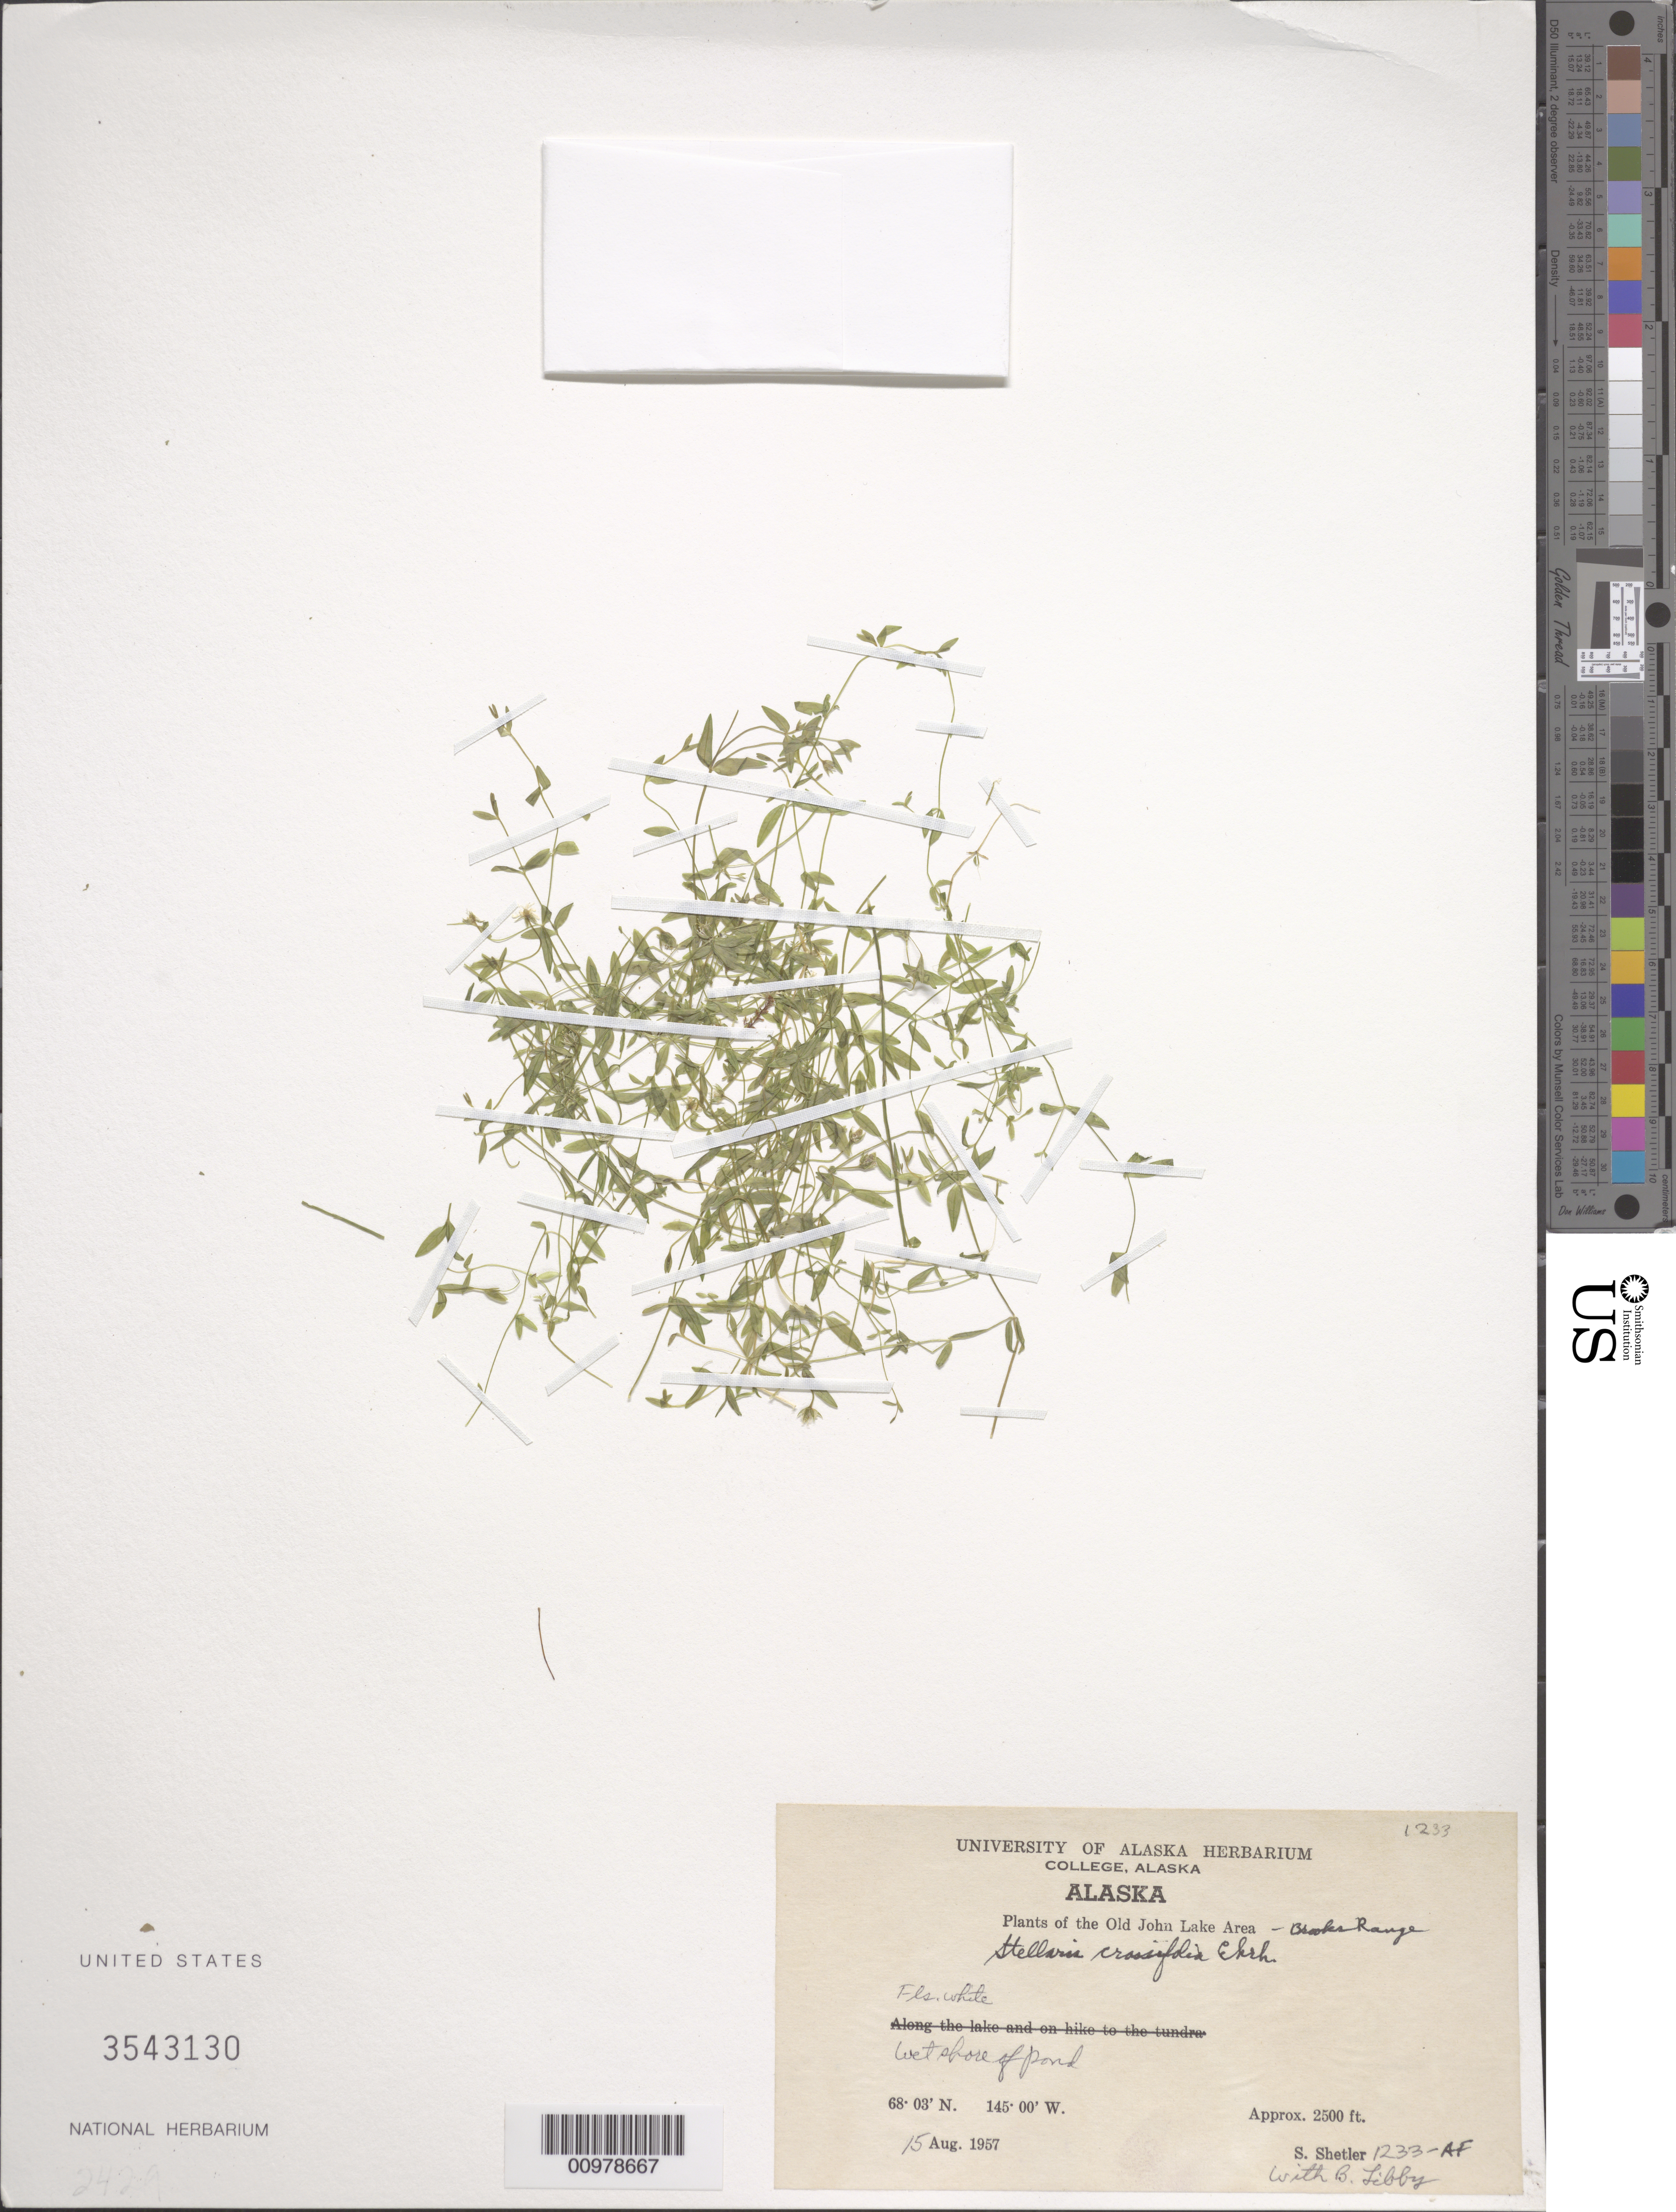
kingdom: Plantae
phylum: Tracheophyta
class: Magnoliopsida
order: Caryophyllales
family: Caryophyllaceae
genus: Stellaria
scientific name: Stellaria crassifolia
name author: Ehrh.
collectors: S. Shetler & B. Libby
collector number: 1233-AF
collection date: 1957-08-15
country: United States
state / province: Alaska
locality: The Old John Lake Area - Brooks Range, wet shore of pond.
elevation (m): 762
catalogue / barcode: US 3543130